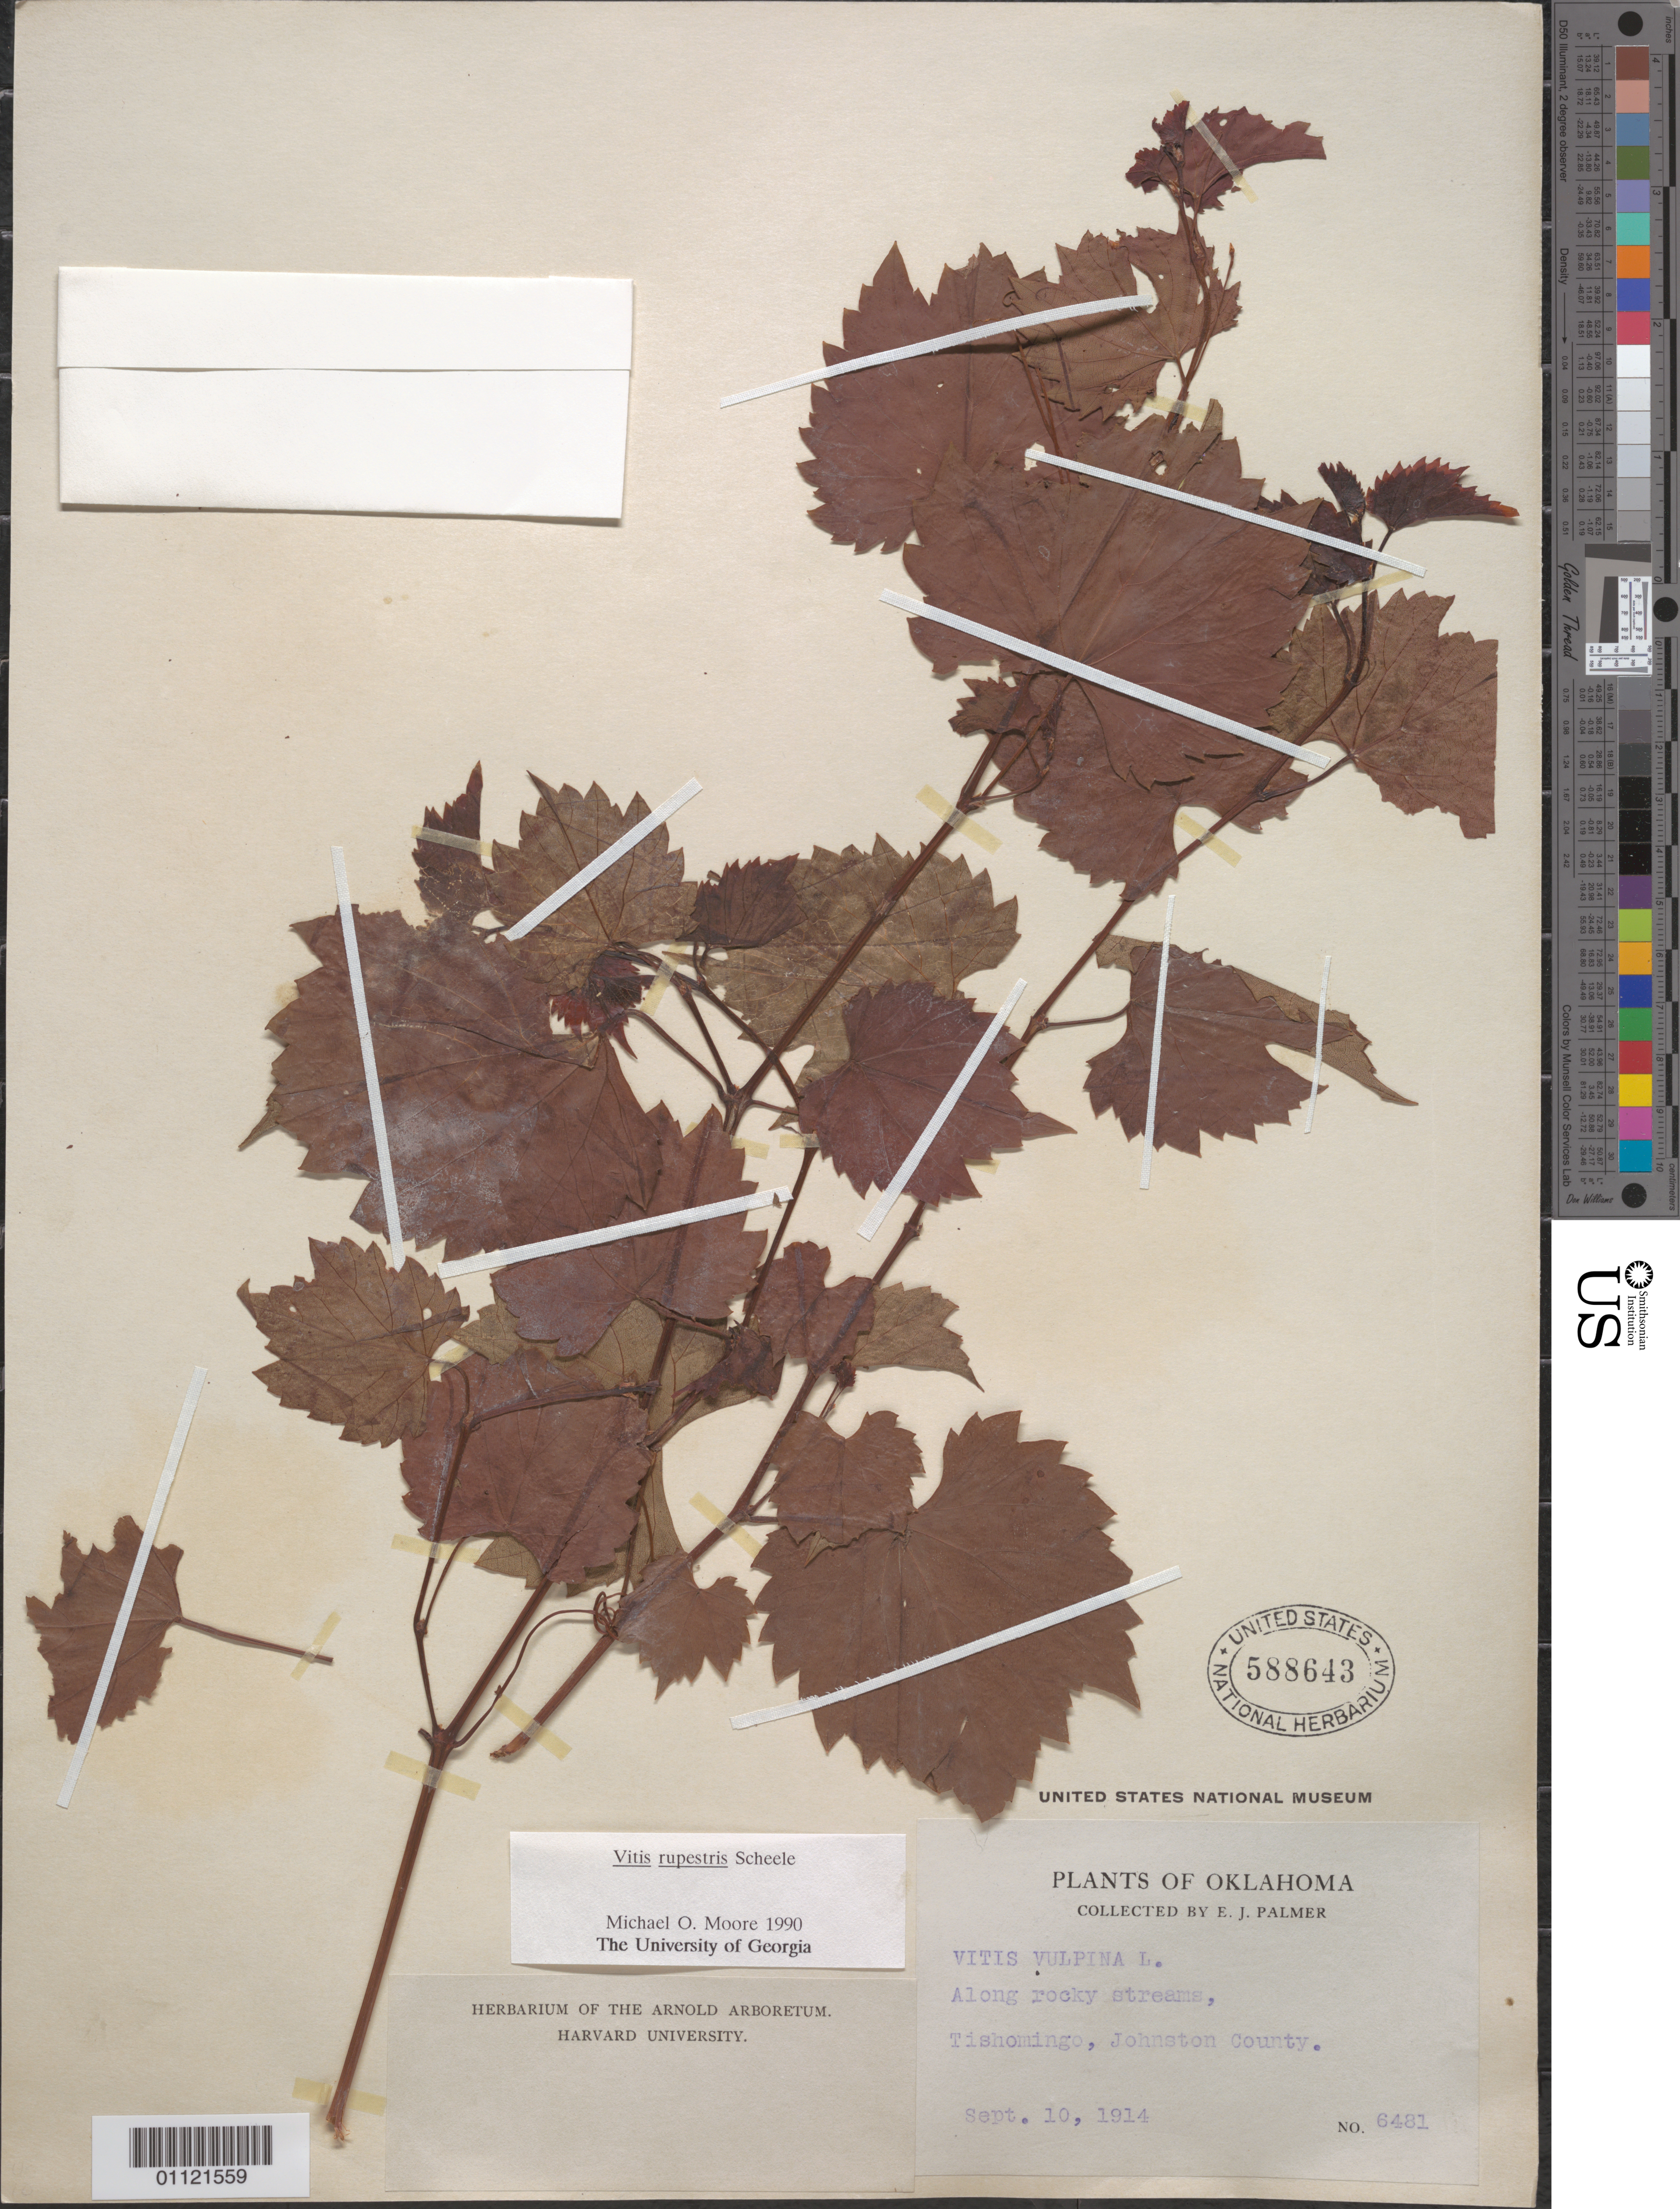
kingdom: Plantae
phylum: Tracheophyta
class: Magnoliopsida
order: Vitales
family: Vitaceae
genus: Vitis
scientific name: Vitis rupestris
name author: Scheele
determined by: Moore, M. O.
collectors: E. J. Palmer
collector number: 6481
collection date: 1917-09-10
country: United States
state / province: Oklahoma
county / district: Johnston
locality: Tishmingo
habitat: Along rocky streams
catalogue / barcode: US 588643